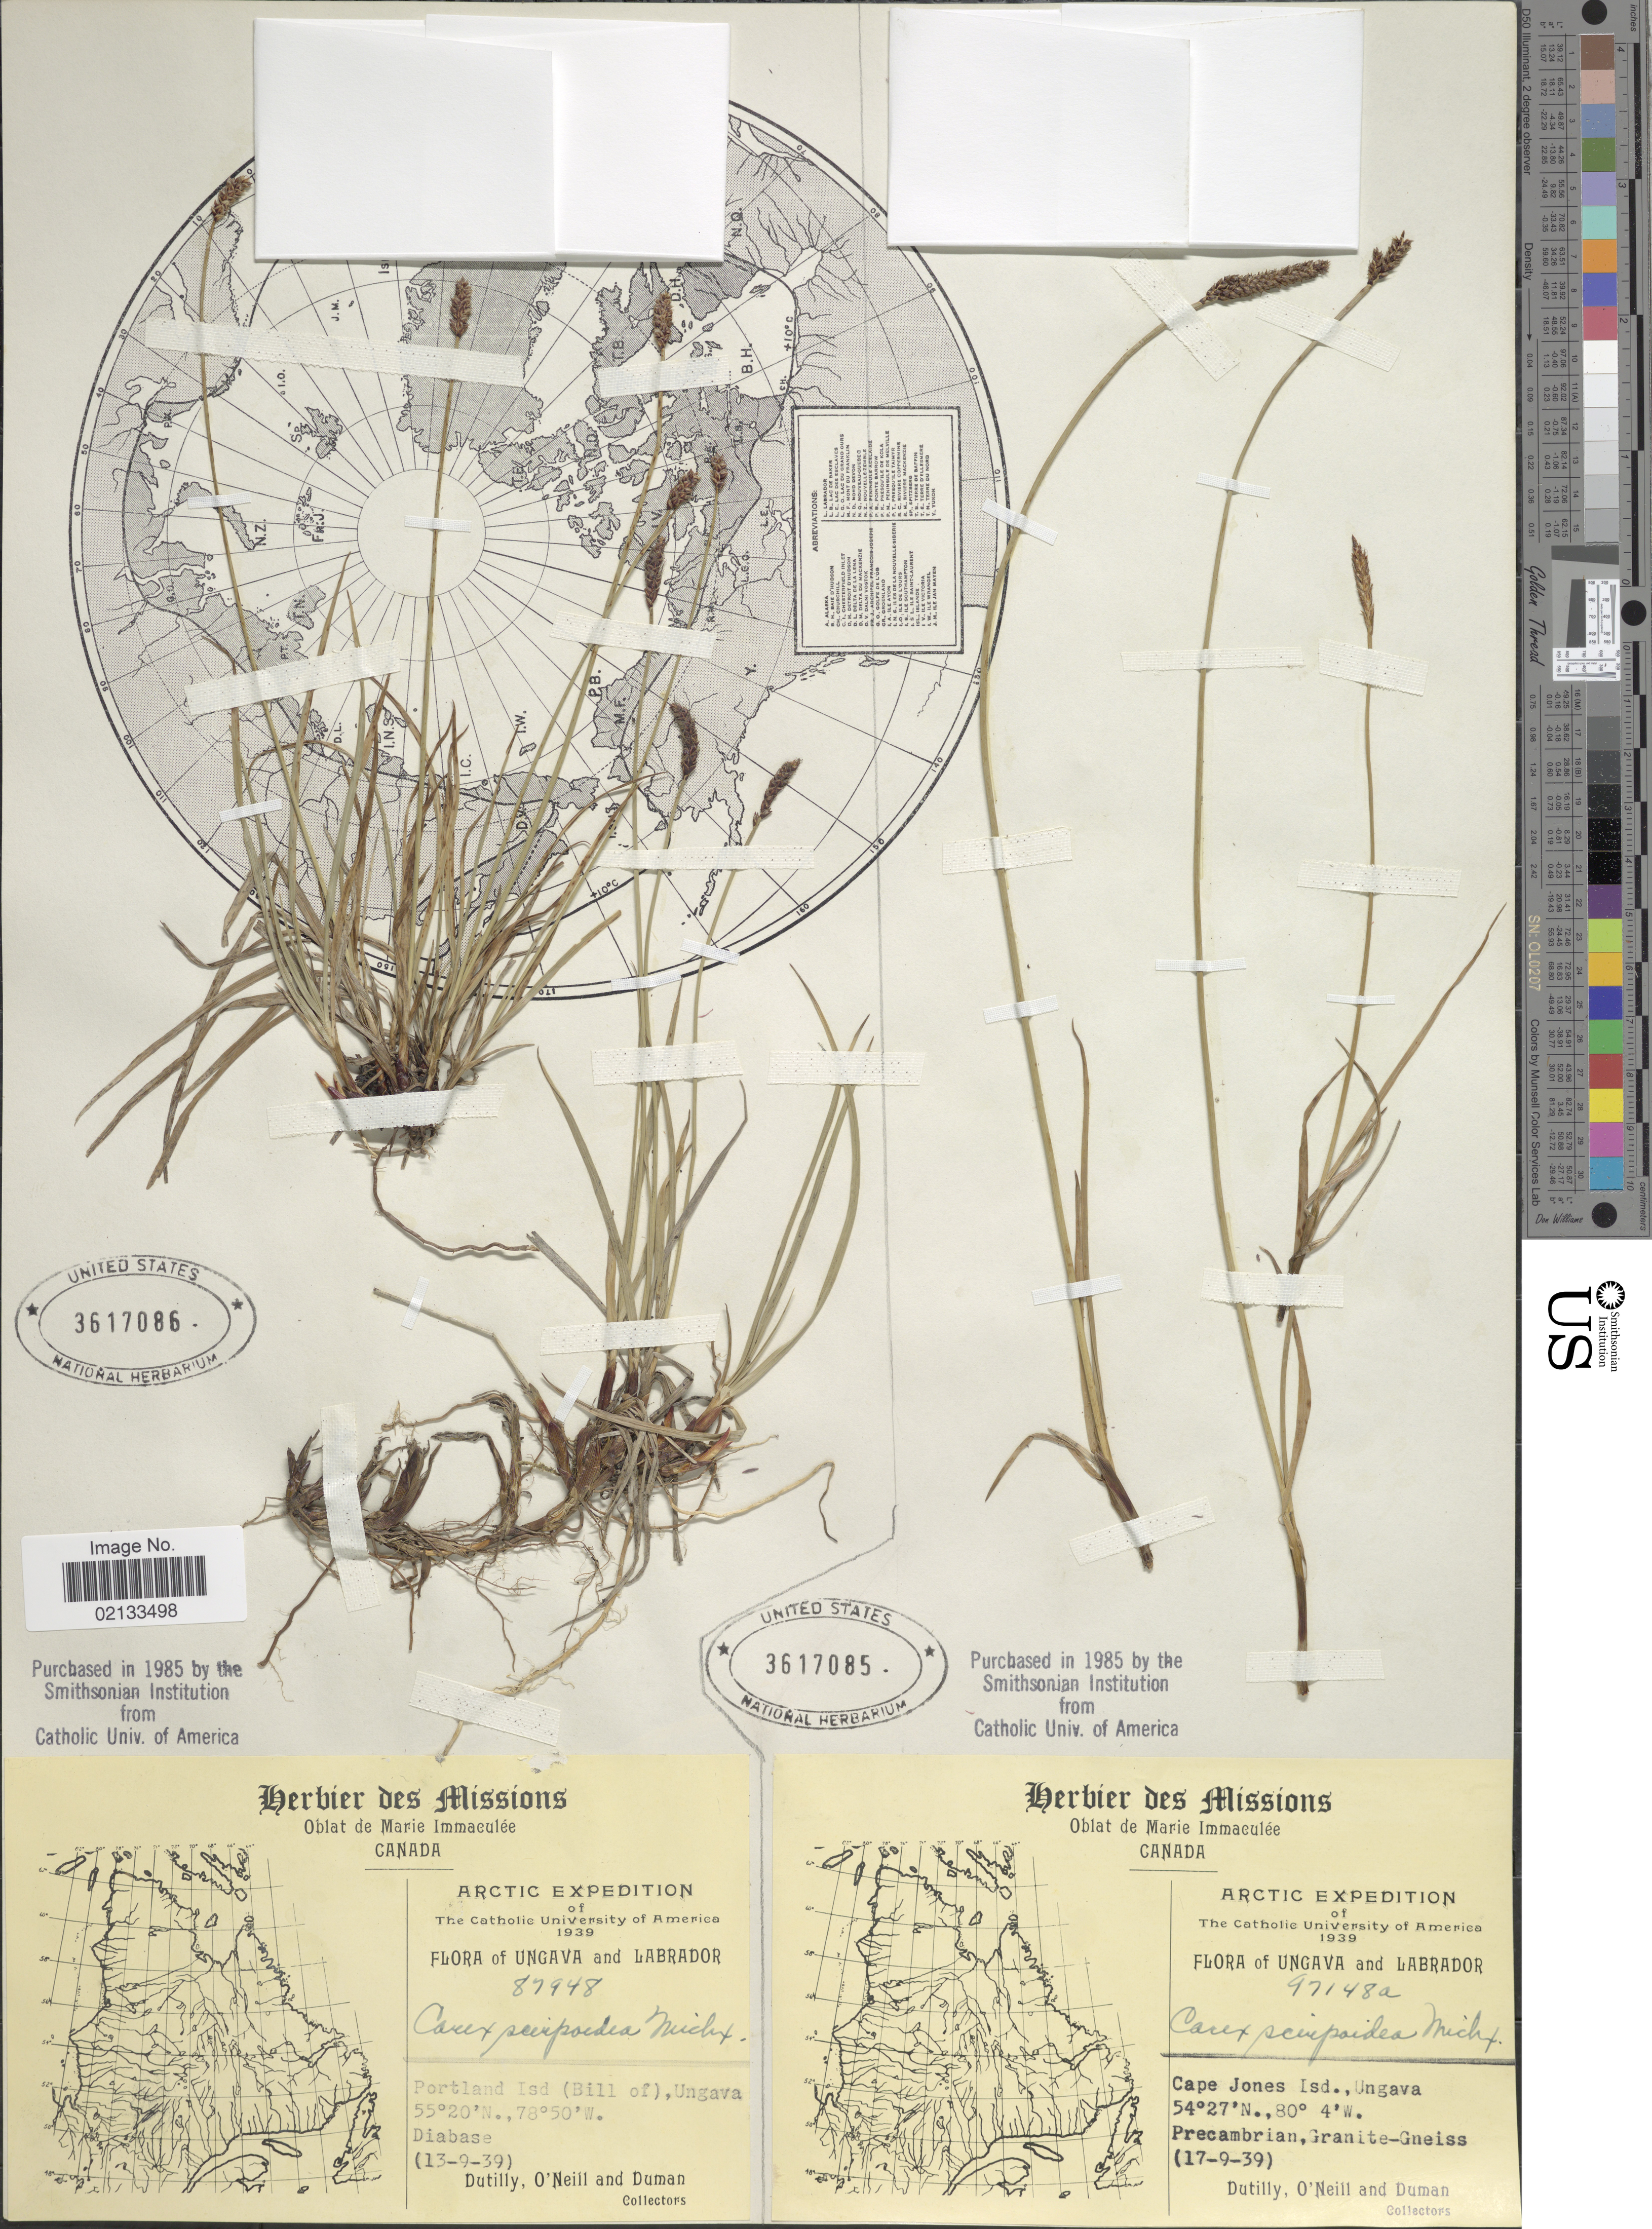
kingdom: Plantae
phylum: Tracheophyta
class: Liliopsida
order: Poales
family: Cyperaceae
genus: Carex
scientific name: Carex scirpoidea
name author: Michx.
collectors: -. Dutilly, O' Neill & -. Duman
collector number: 97184a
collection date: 1939-09-17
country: Canada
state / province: Nunavut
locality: Arctic, Ungava, Cape Jones Isd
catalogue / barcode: US 3617085